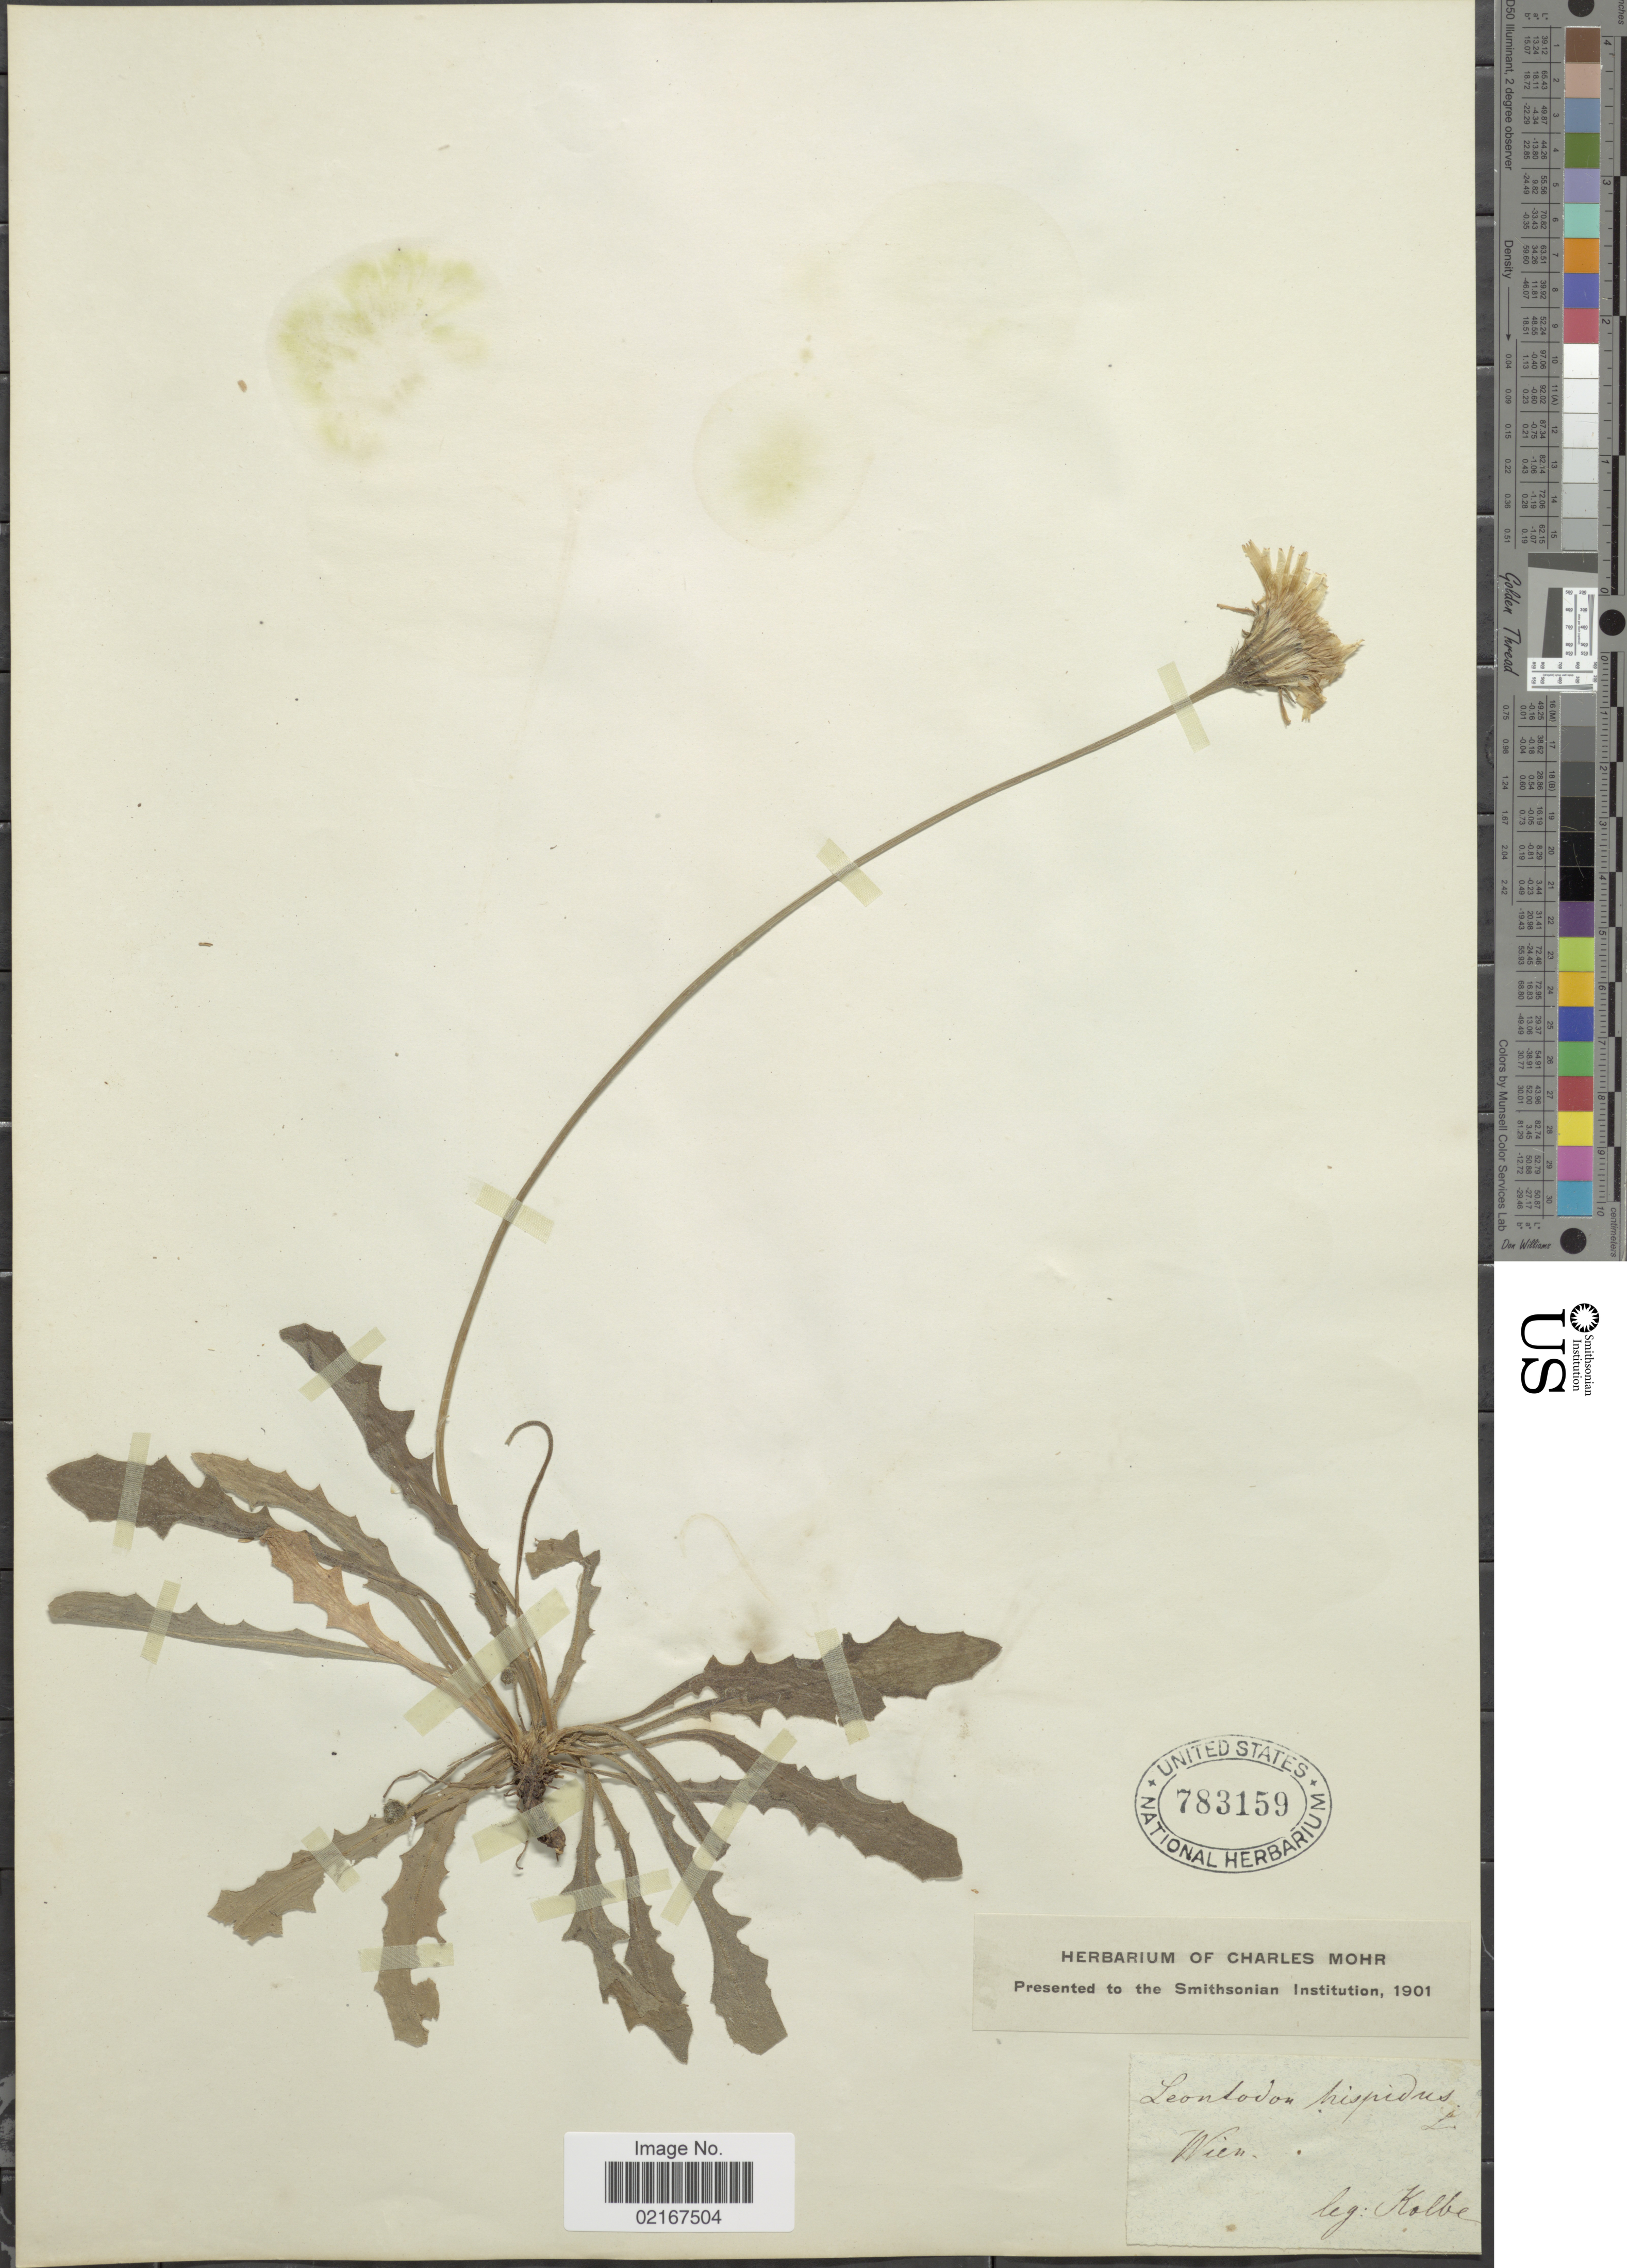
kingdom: Plantae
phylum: Tracheophyta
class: Magnoliopsida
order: Asterales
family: Asteraceae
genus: Leontodon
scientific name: Leontodon hispidus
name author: L.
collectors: Kalbe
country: Austria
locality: Wien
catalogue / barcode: US 783159